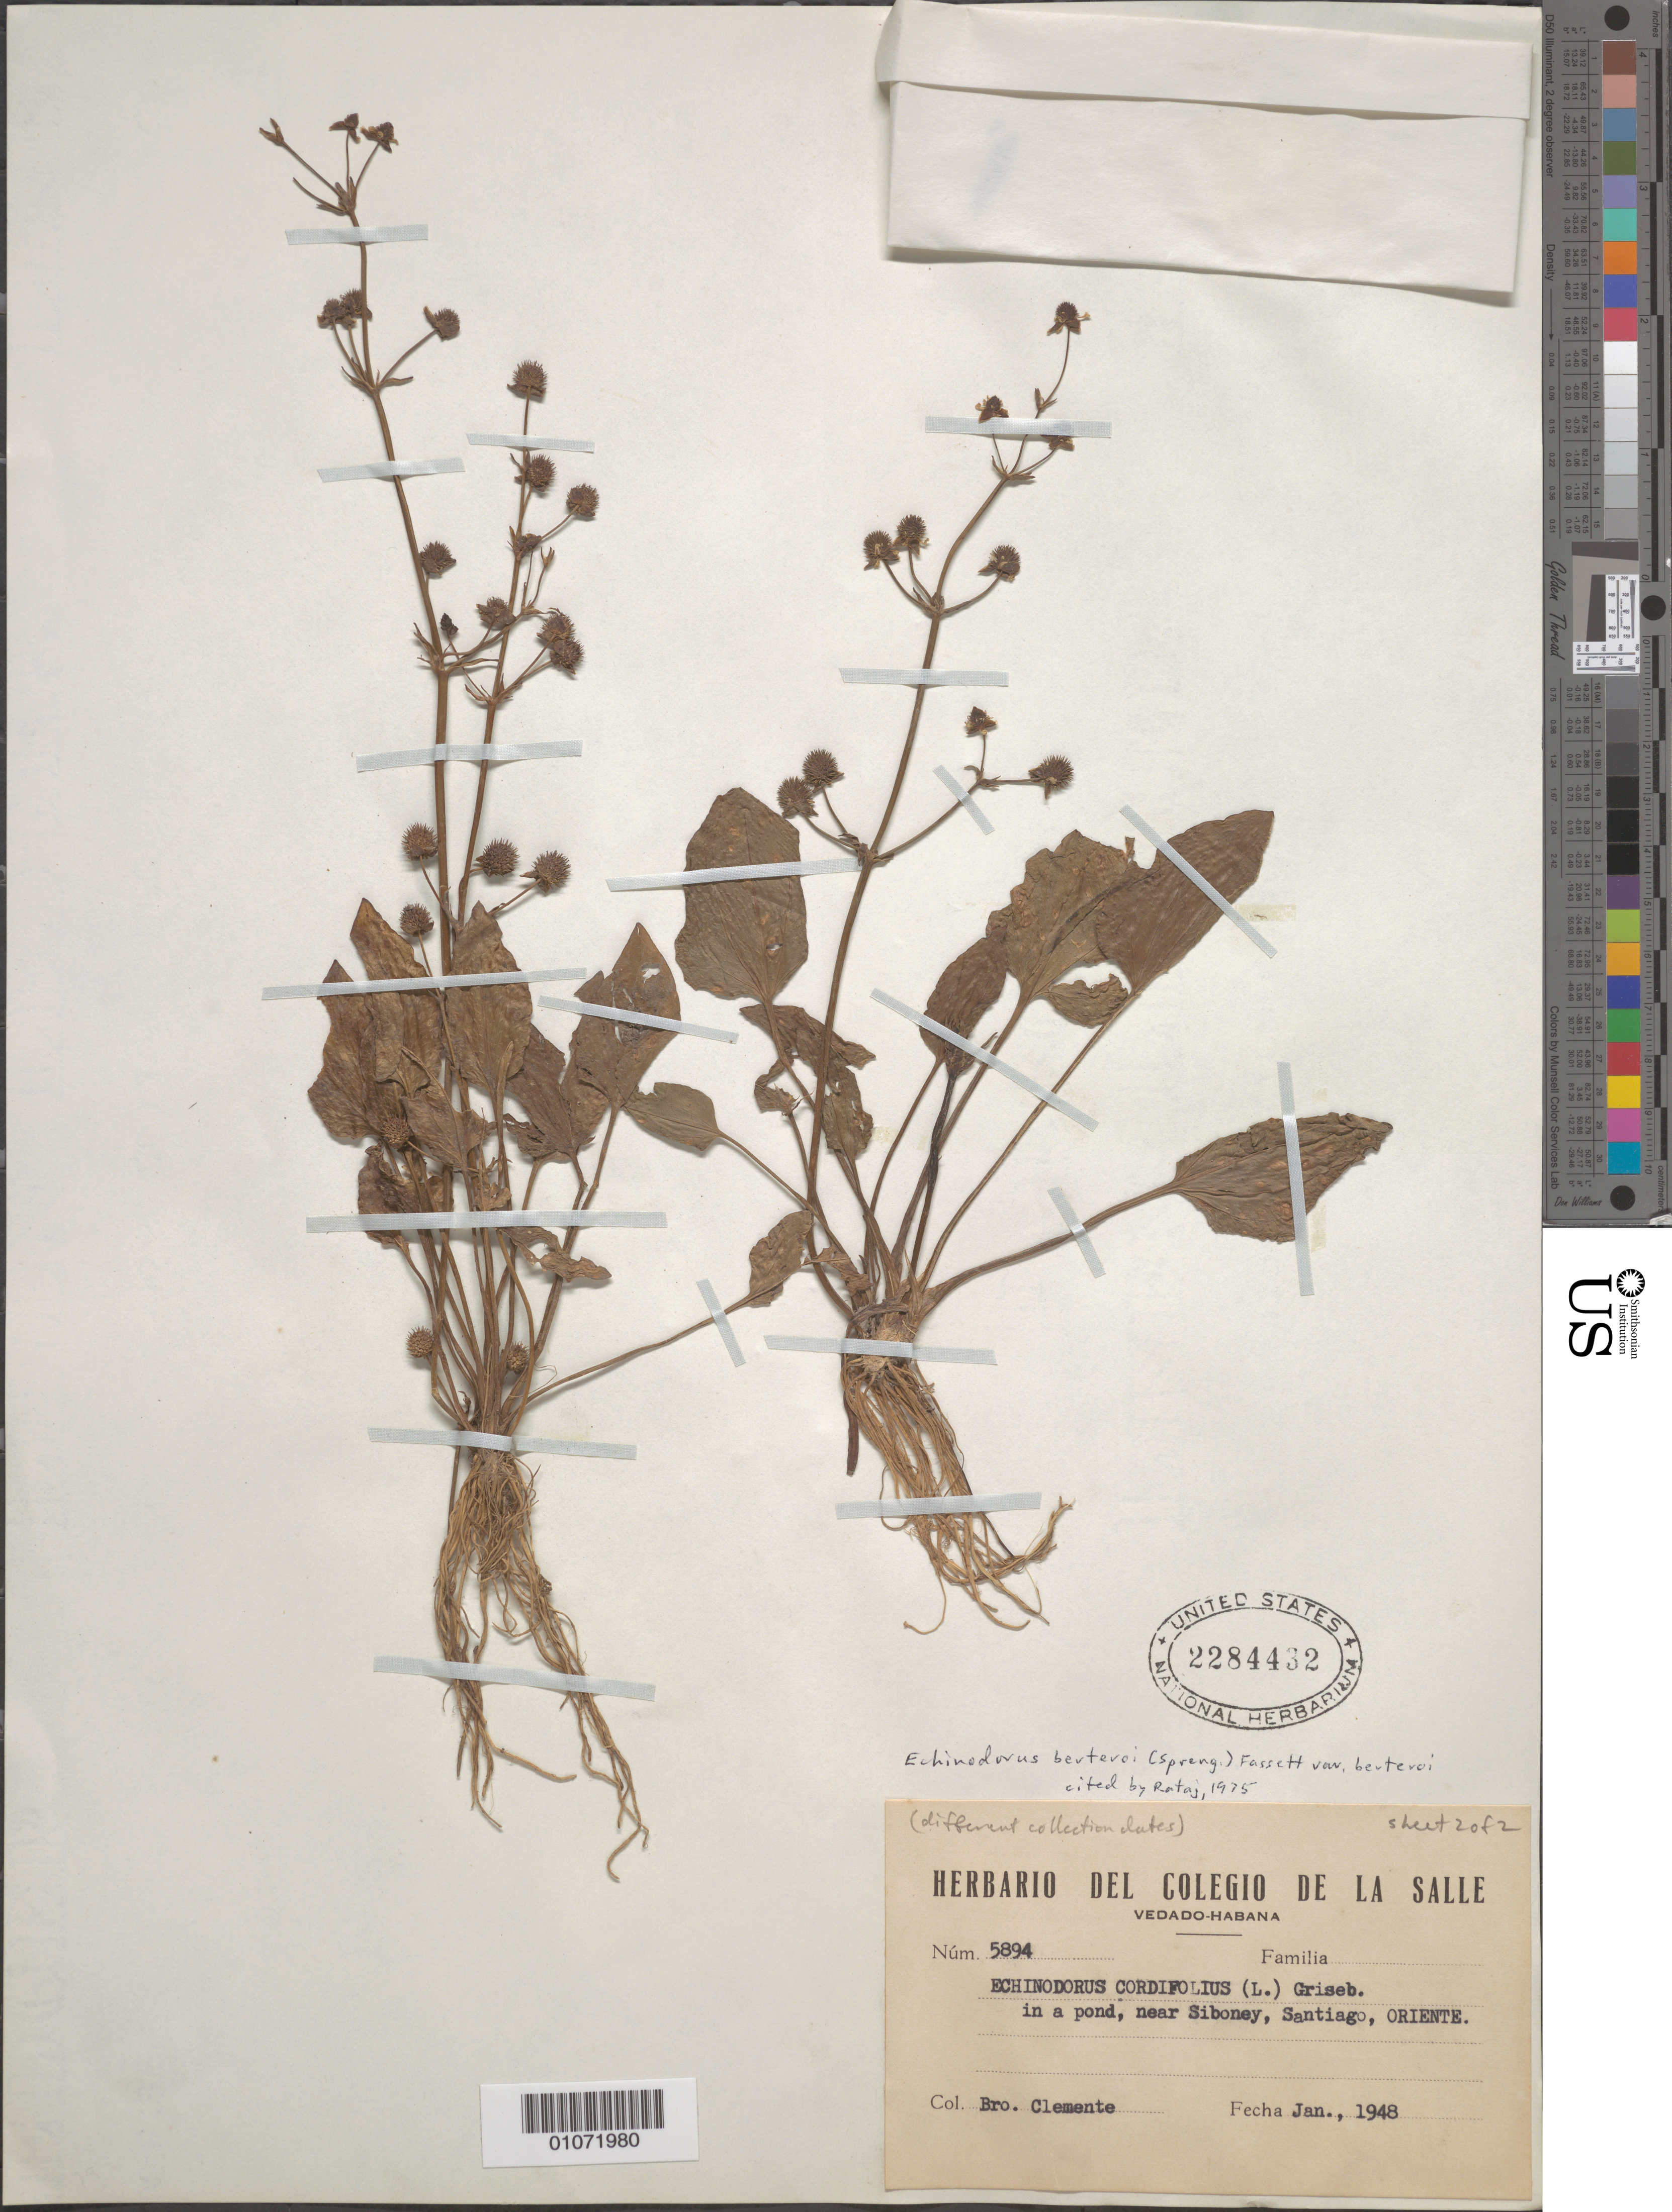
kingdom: Plantae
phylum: Tracheophyta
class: Liliopsida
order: Alismatales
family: Alismataceae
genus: Echinodorus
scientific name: Echinodorus berteroi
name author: (Spreng.) Fassett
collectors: B. Clement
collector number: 5894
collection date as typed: Jan 1948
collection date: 1948-01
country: Cuba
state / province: Santiago de Cuba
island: Cuba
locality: in a pond, near Siboney, Santiago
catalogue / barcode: US 2284432